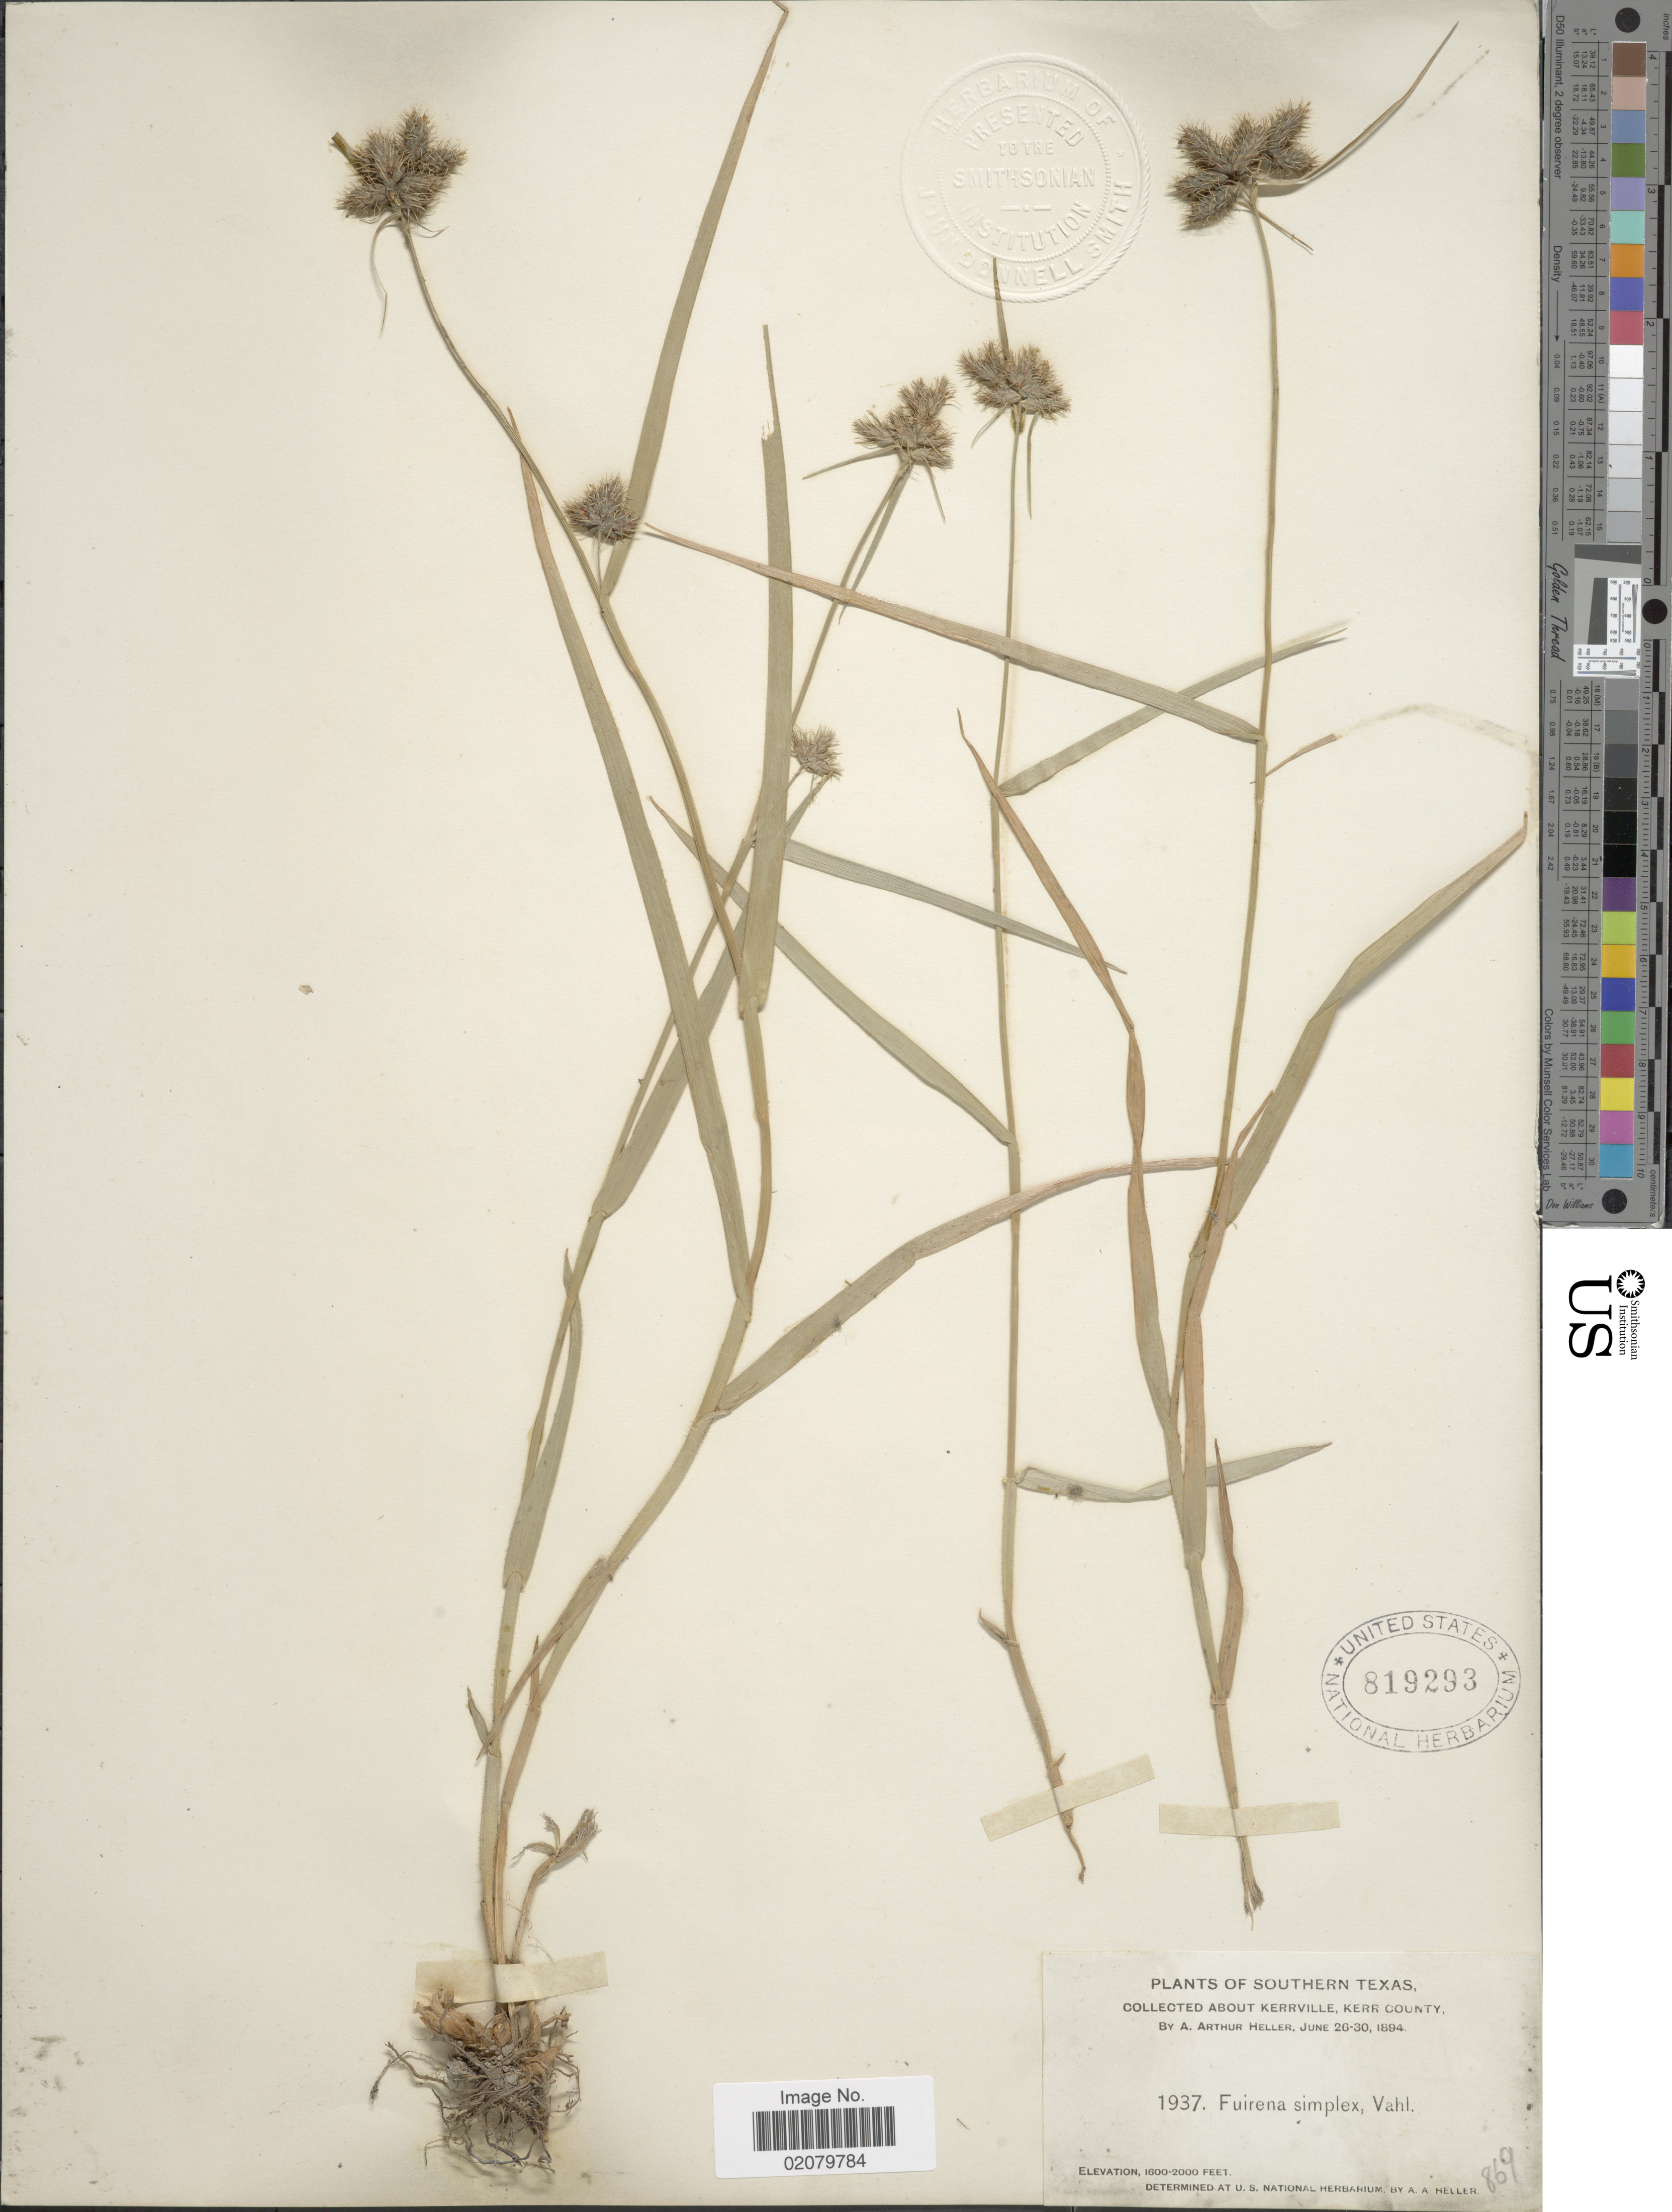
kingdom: Plantae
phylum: Tracheophyta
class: Liliopsida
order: Poales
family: Cyperaceae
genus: Fuirena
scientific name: Fuirena simplex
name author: Vahl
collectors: A. A. Heller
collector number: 1937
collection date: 1894-06-26/1894-06-30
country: United States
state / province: Texas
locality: Southern Texas, About Kerrville, Kerr County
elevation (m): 488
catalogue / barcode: US 819293